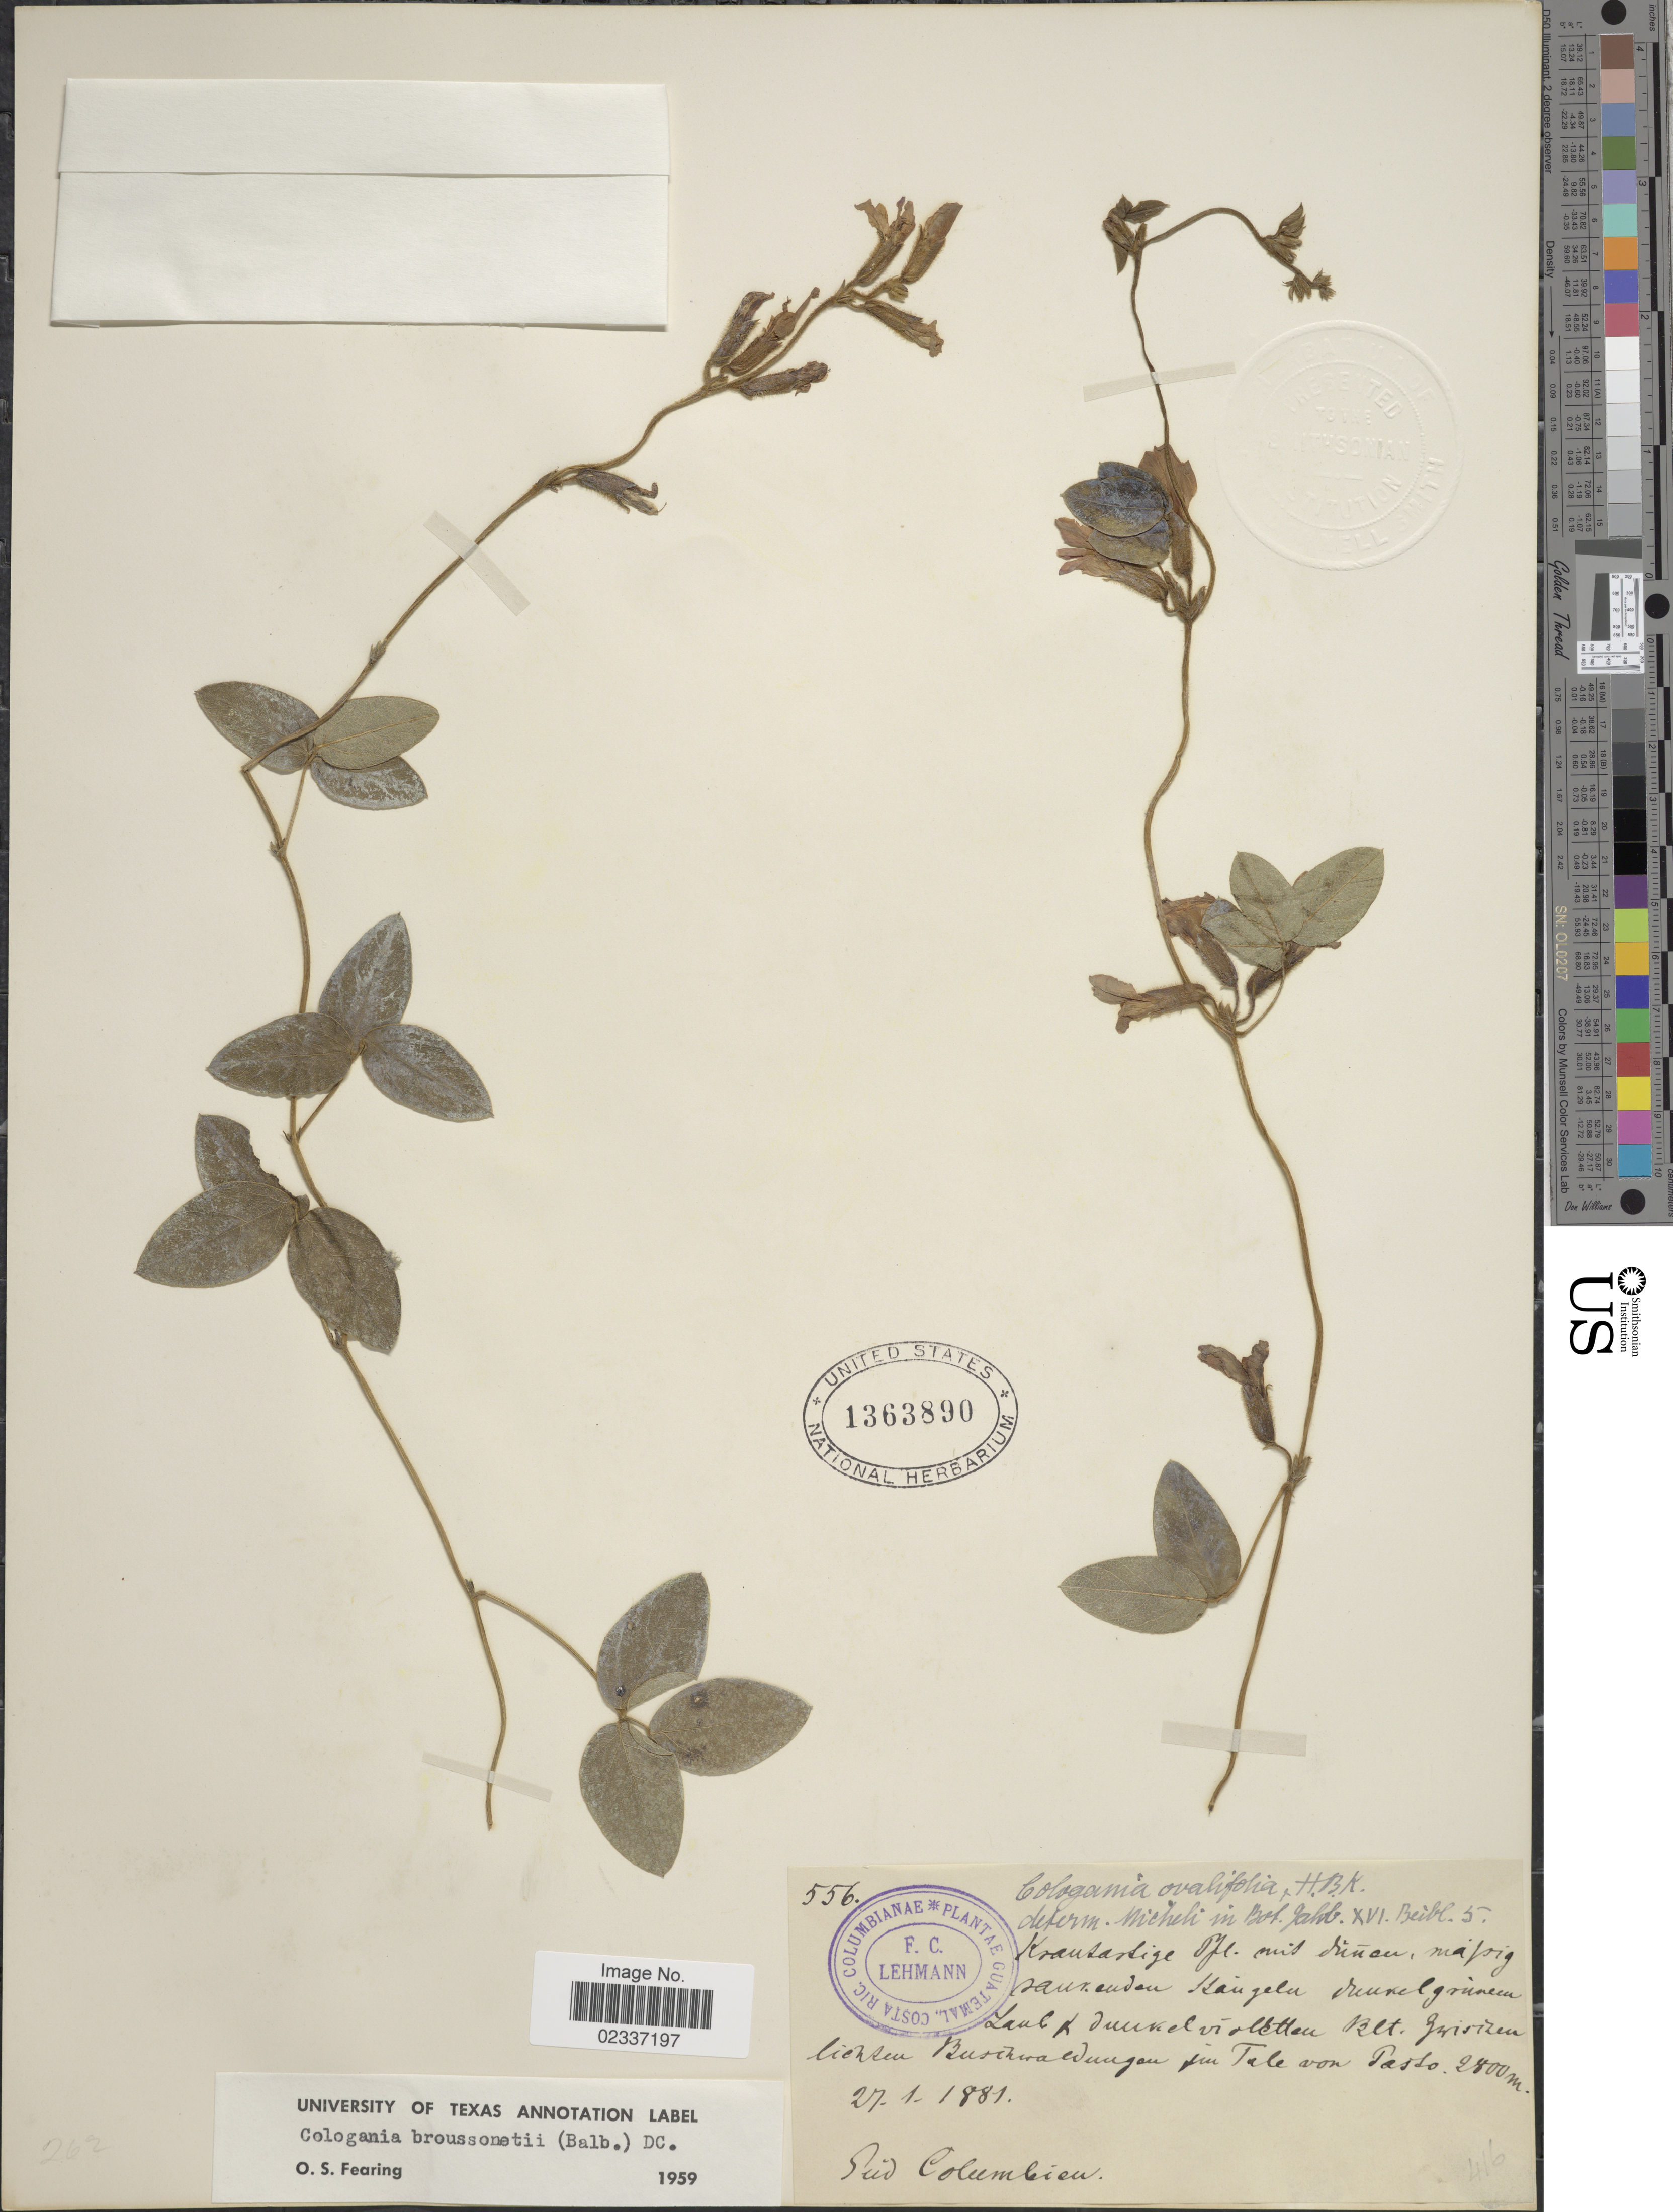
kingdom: Plantae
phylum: Tracheophyta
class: Magnoliopsida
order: Fabales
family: Fabaceae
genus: Cologania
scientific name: Cologania broussonetii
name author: (Balb.) DC.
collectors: F. C. Lehmann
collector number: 556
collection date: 1881-01-27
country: Colombia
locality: Sud Columbien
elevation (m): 2800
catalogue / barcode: US 1363890